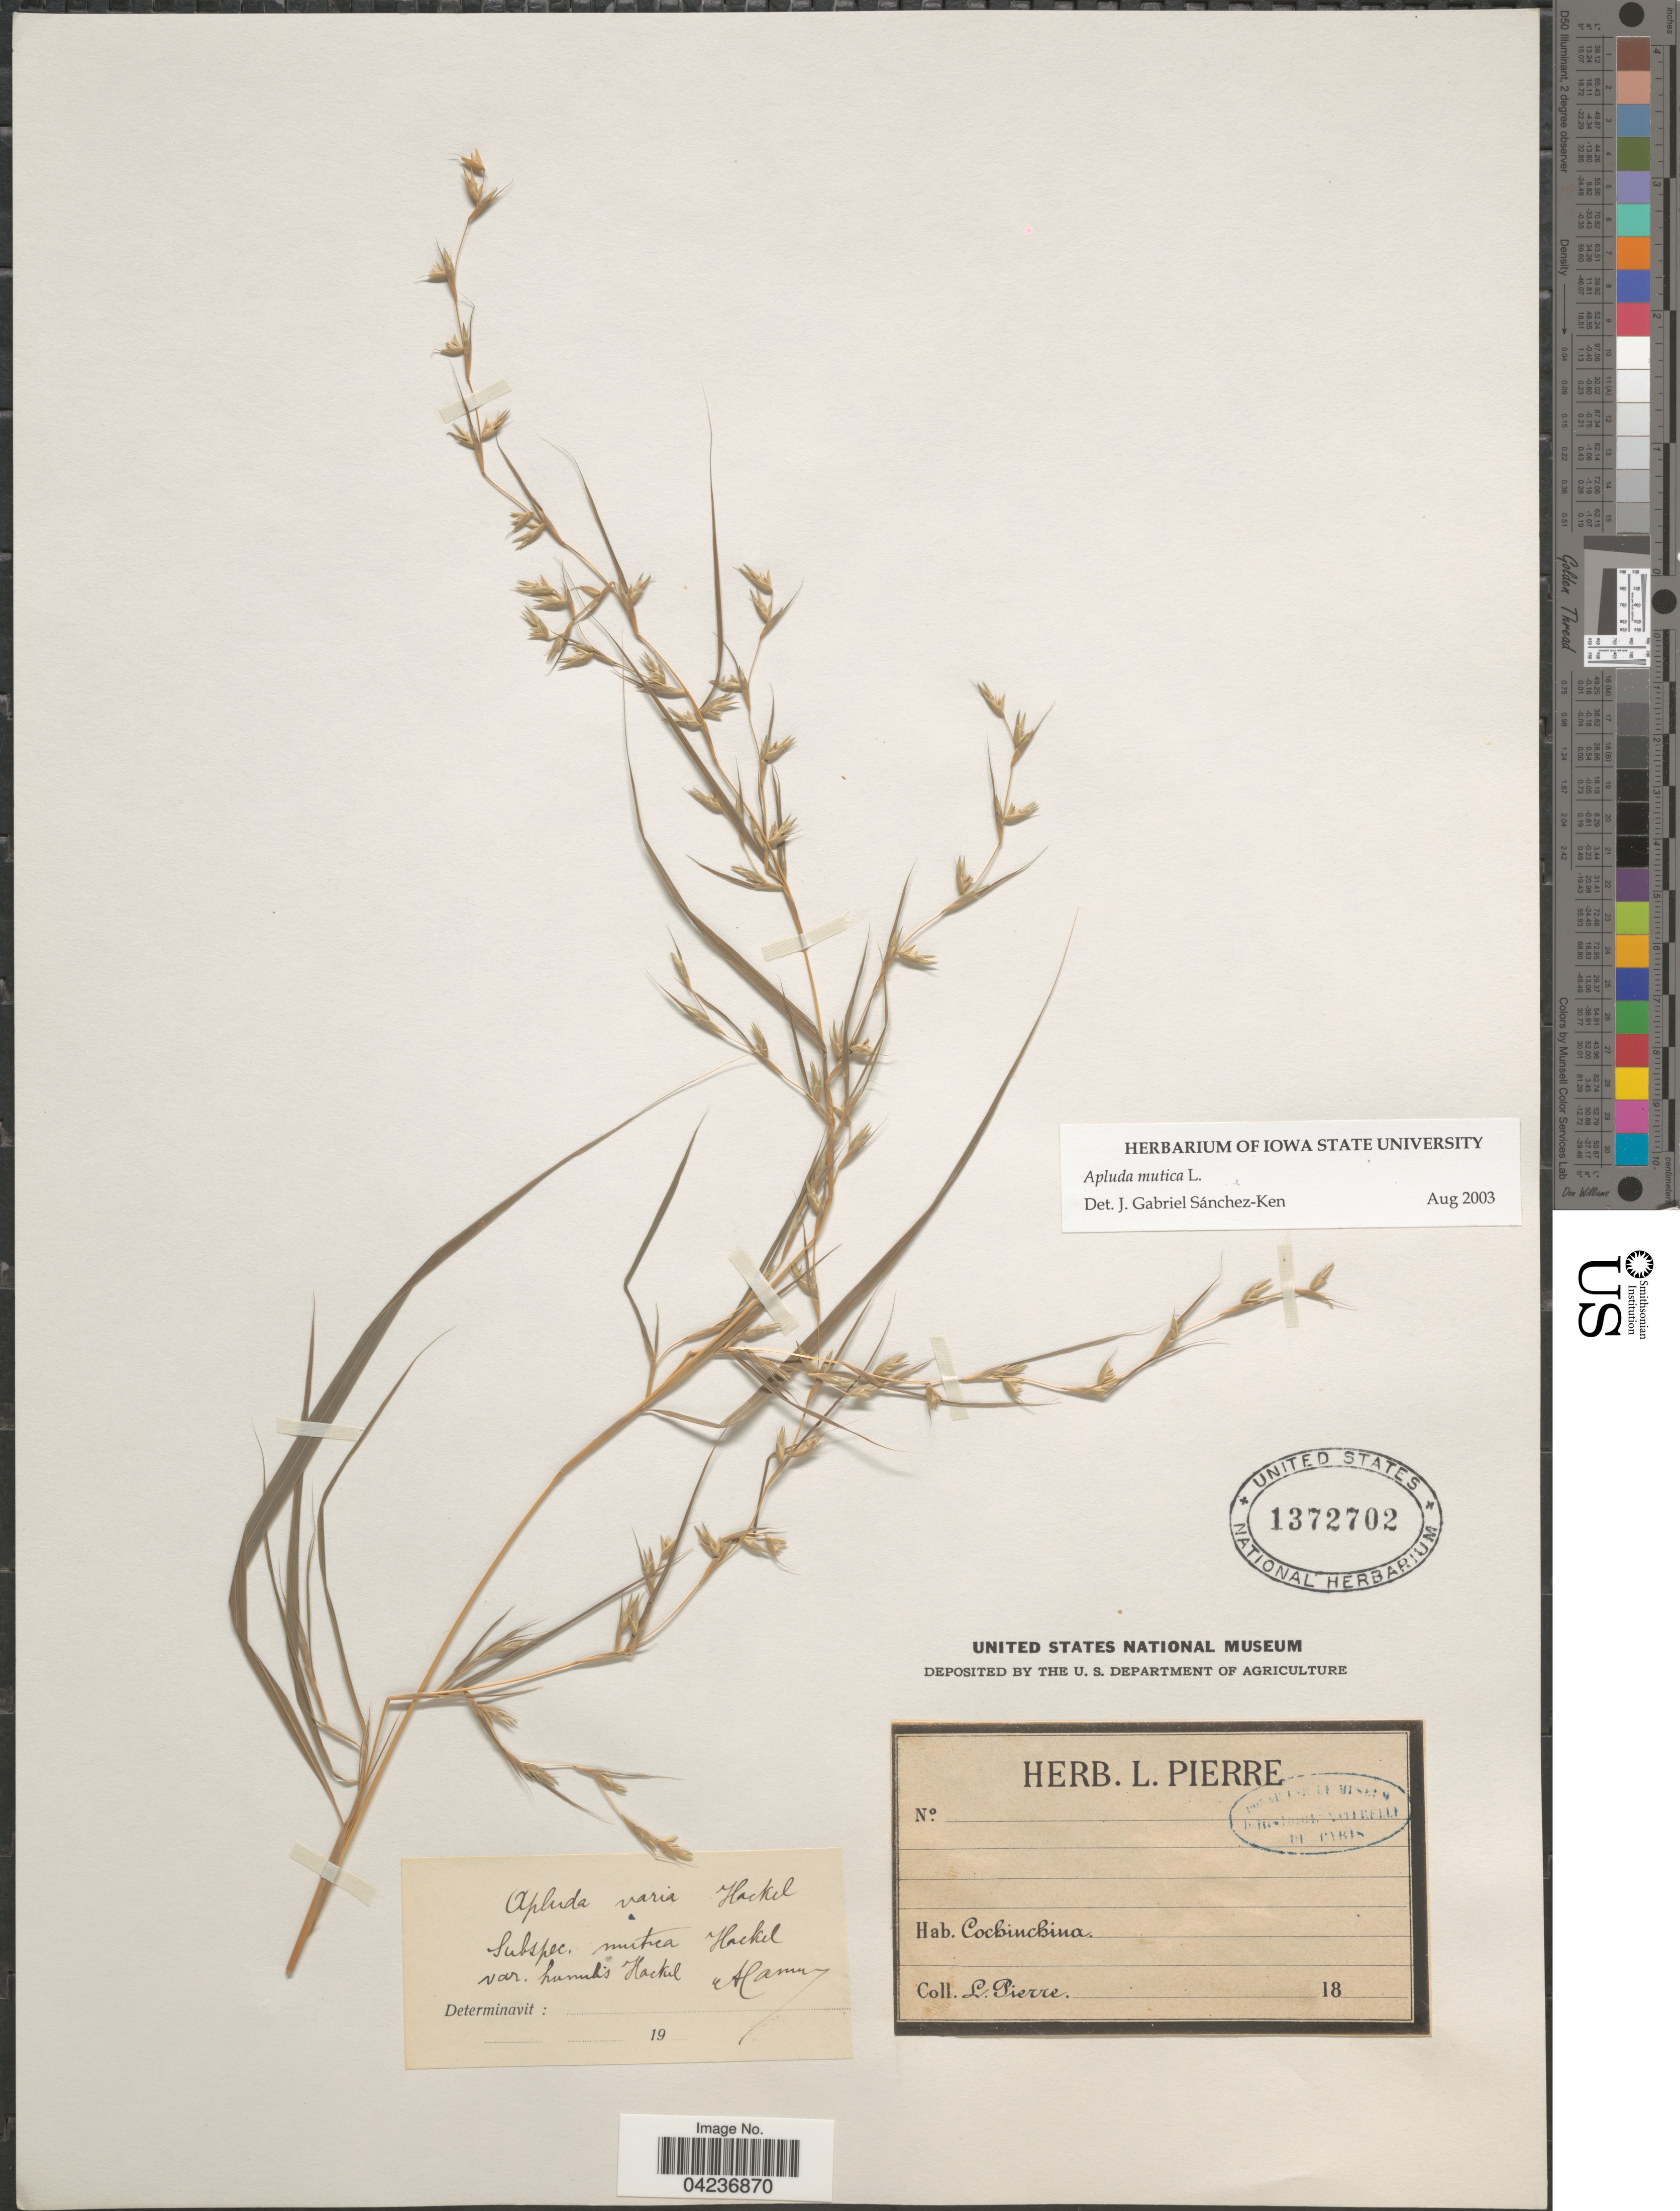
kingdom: Plantae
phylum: Tracheophyta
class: Liliopsida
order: Poales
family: Poaceae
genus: Apluda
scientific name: Apluda mutica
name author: L.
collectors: L. Pierre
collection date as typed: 18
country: Vietnam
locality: Cochinchina.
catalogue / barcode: US 1372702